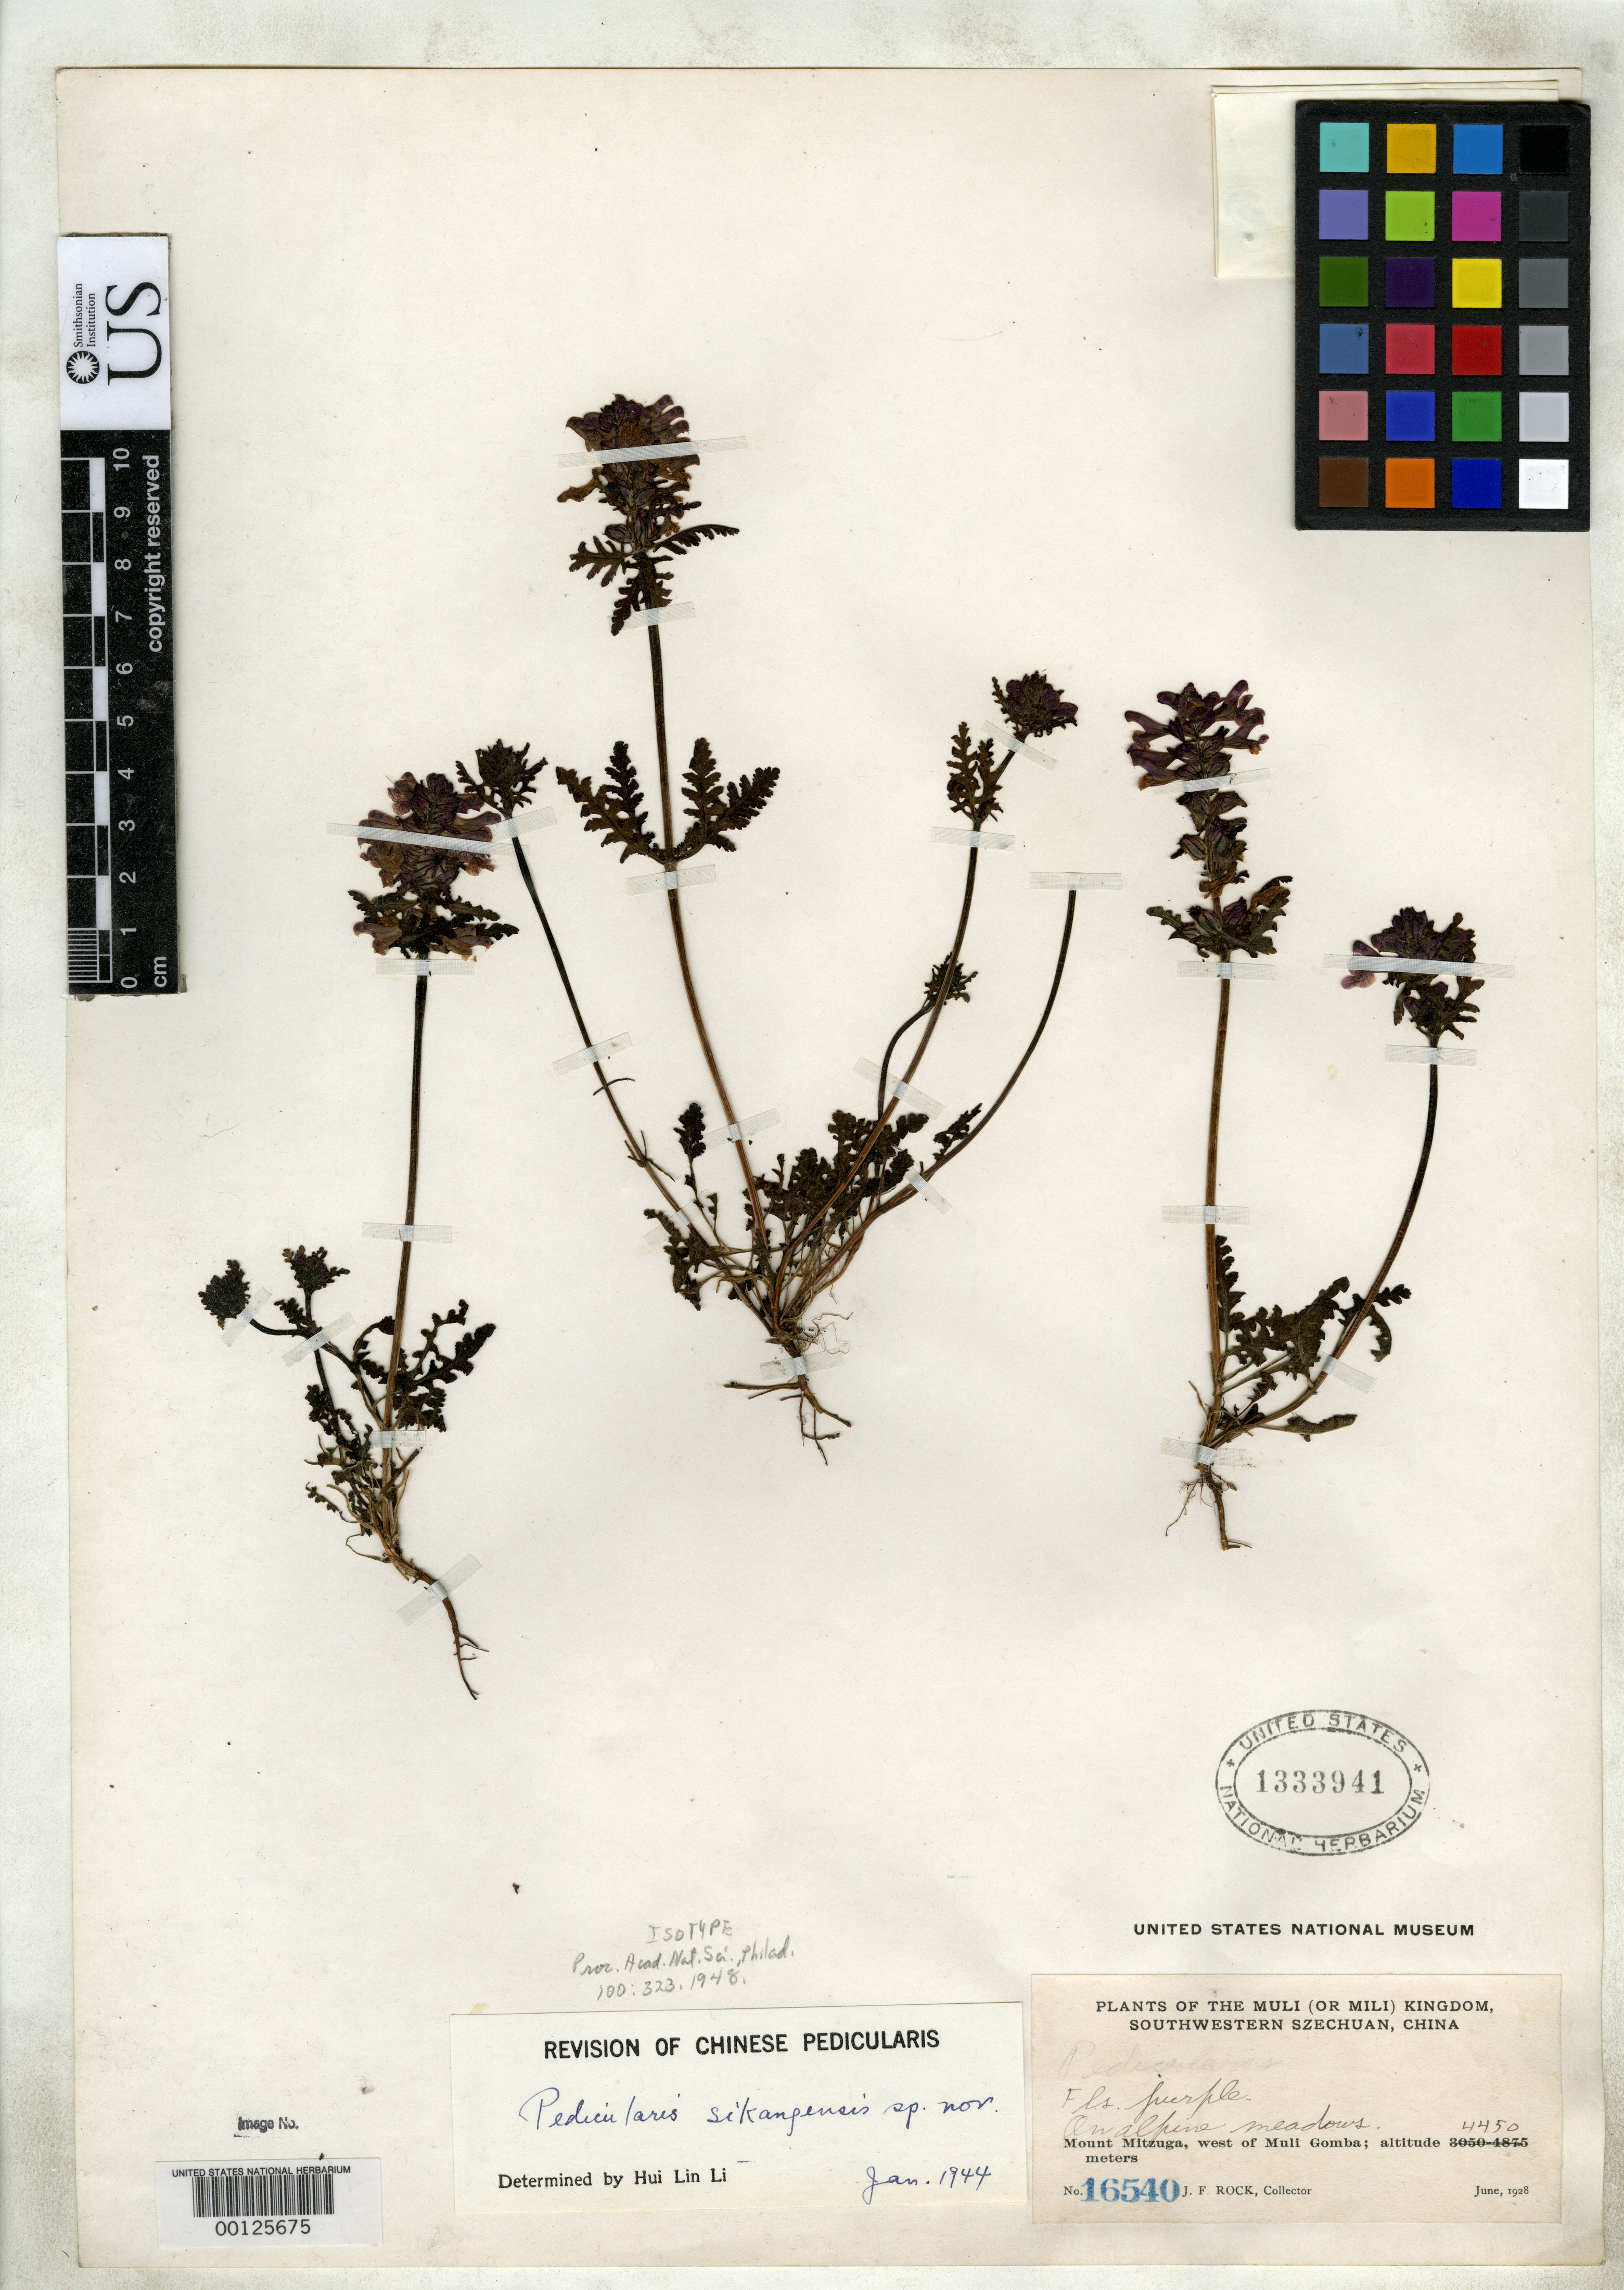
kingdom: Plantae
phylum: Tracheophyta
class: Magnoliopsida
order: Lamiales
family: Orobanchaceae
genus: Pedicularis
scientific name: Pedicularis sikangensis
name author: H.L. Li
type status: Isotype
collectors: J. F. Rock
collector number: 16540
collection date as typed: Jun 1928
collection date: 1928-06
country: China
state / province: Sichuan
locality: Mt. Mitzuga, west of Muligomba.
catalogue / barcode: US 1333941